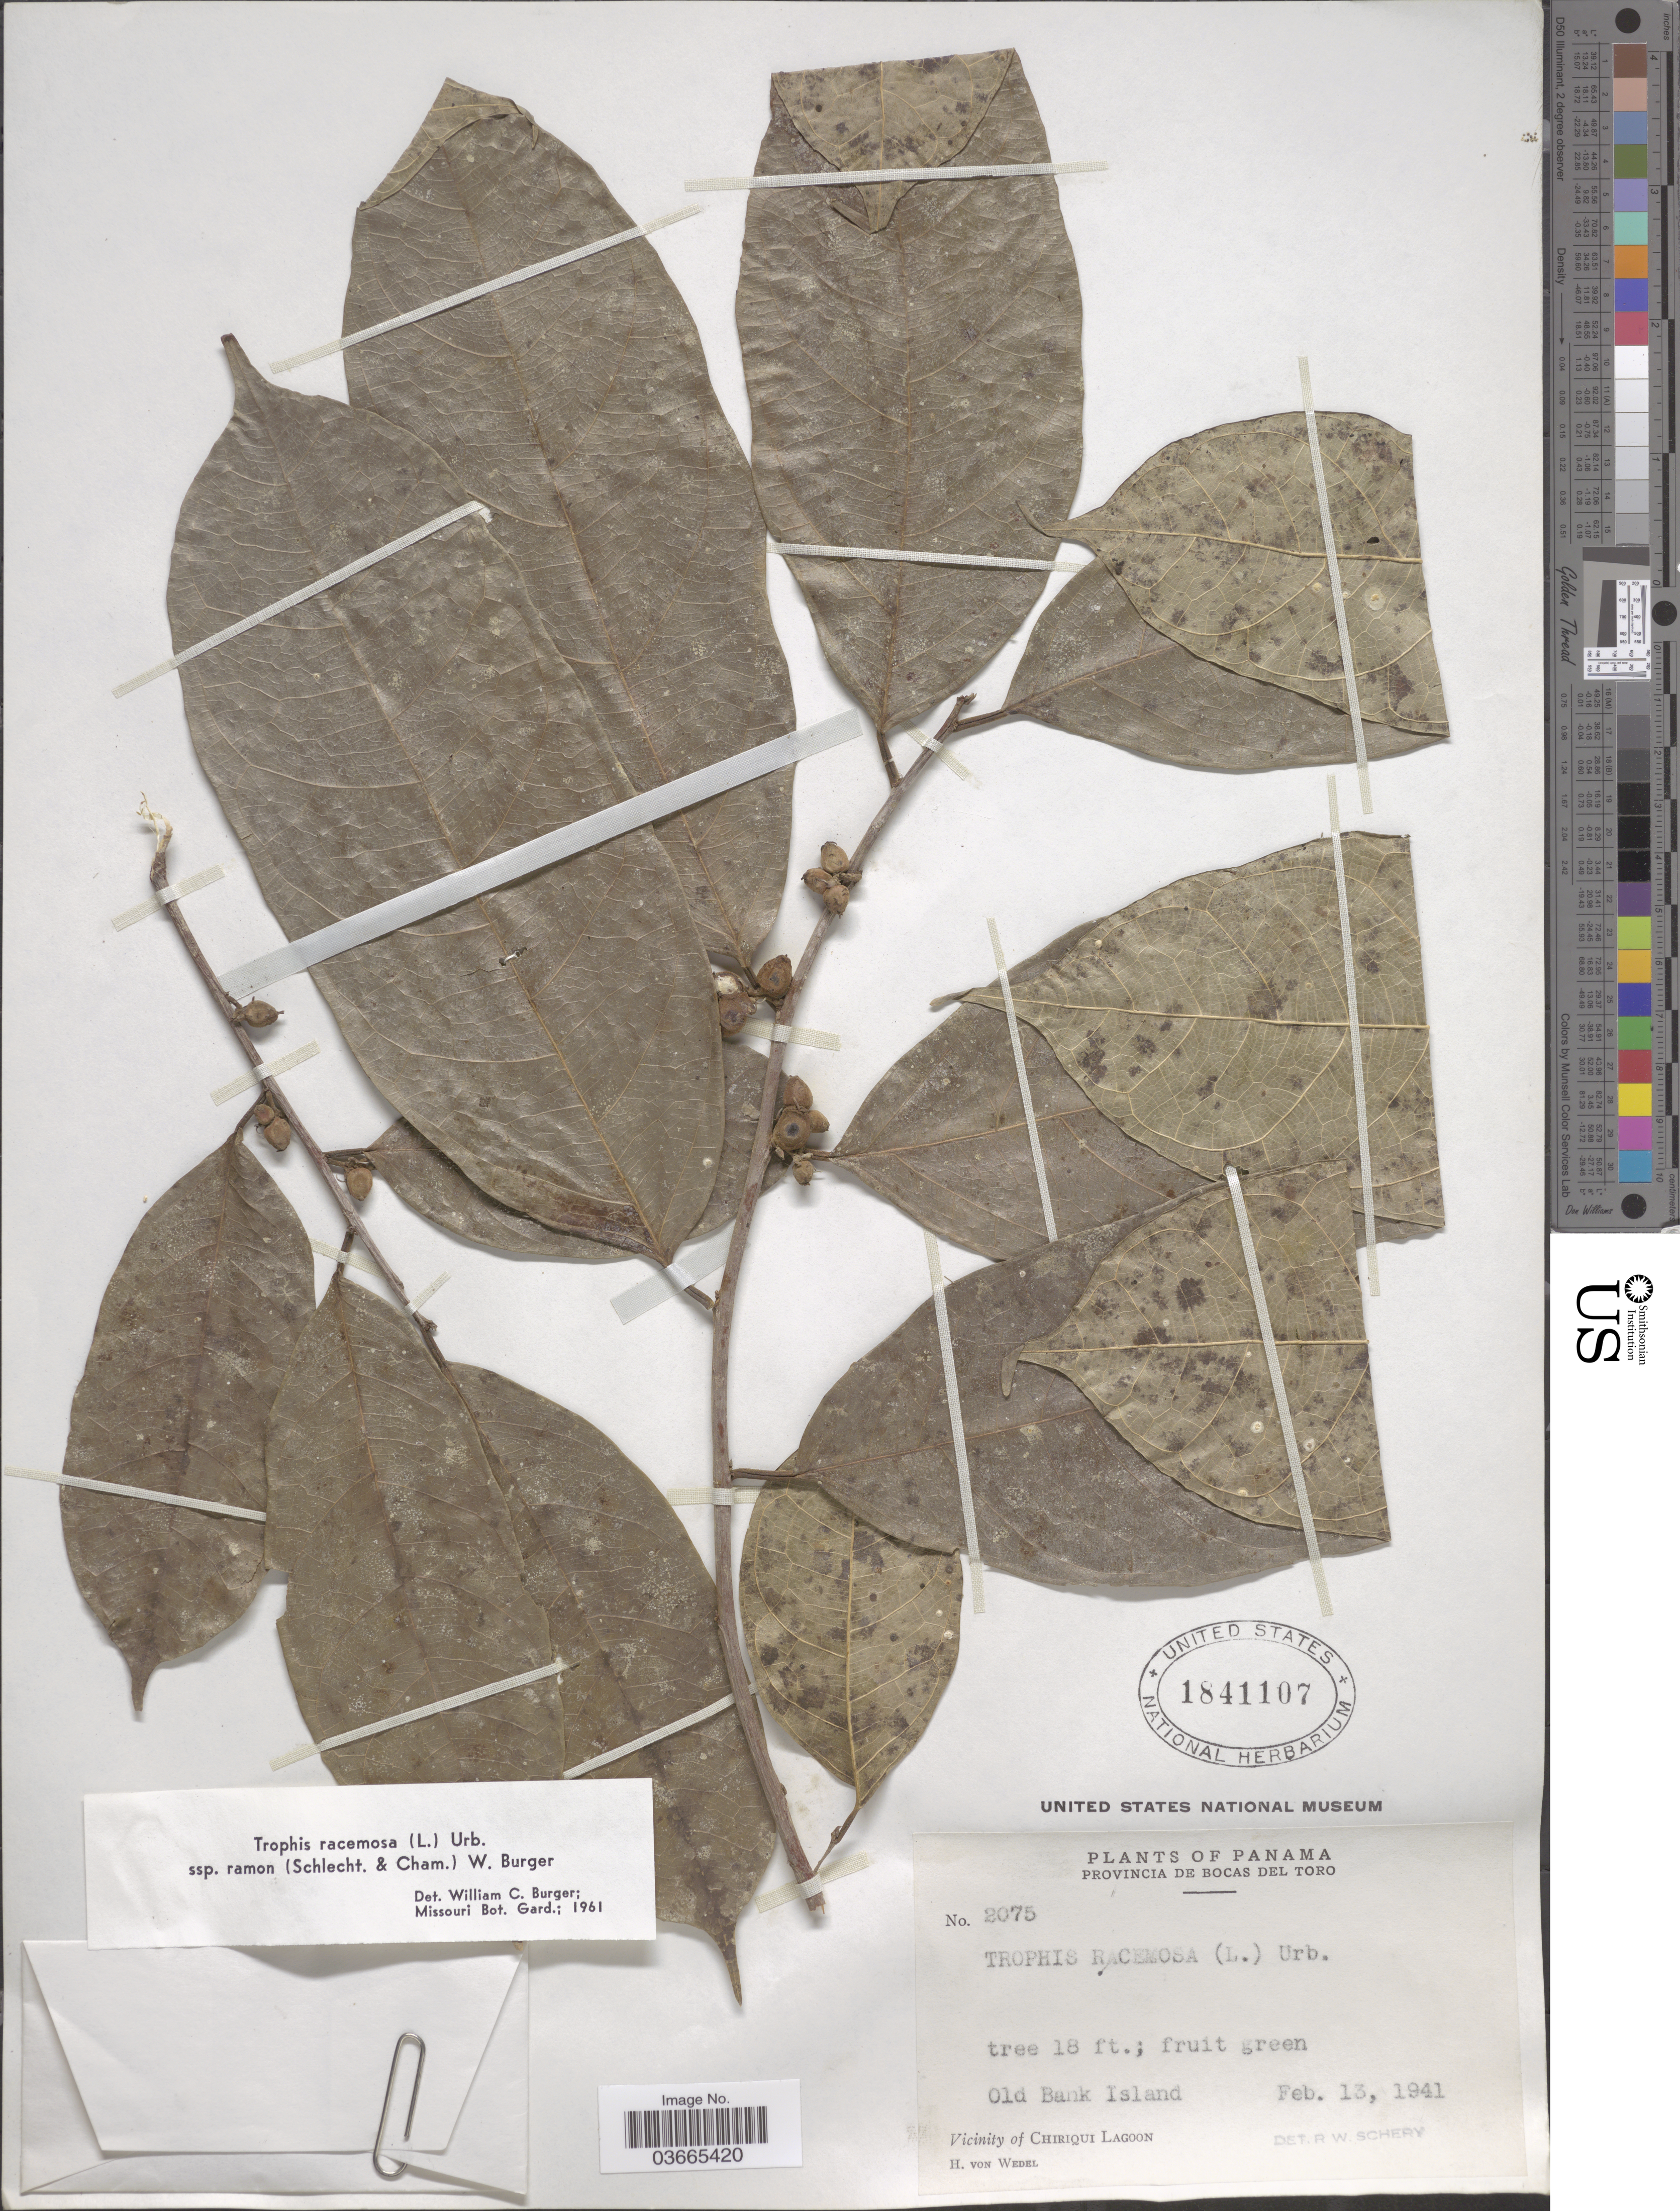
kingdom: Plantae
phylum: Tracheophyta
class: Magnoliopsida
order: Rosales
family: Moraceae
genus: Trophis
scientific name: Trophis racemosa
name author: (L.) Urb.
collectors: H. von Wedel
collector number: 2075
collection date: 1941-02-13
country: Panama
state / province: Bocas del Toro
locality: Old Bank Island. Vicinity of Chiriqui Lagoon.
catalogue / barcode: US 1841107